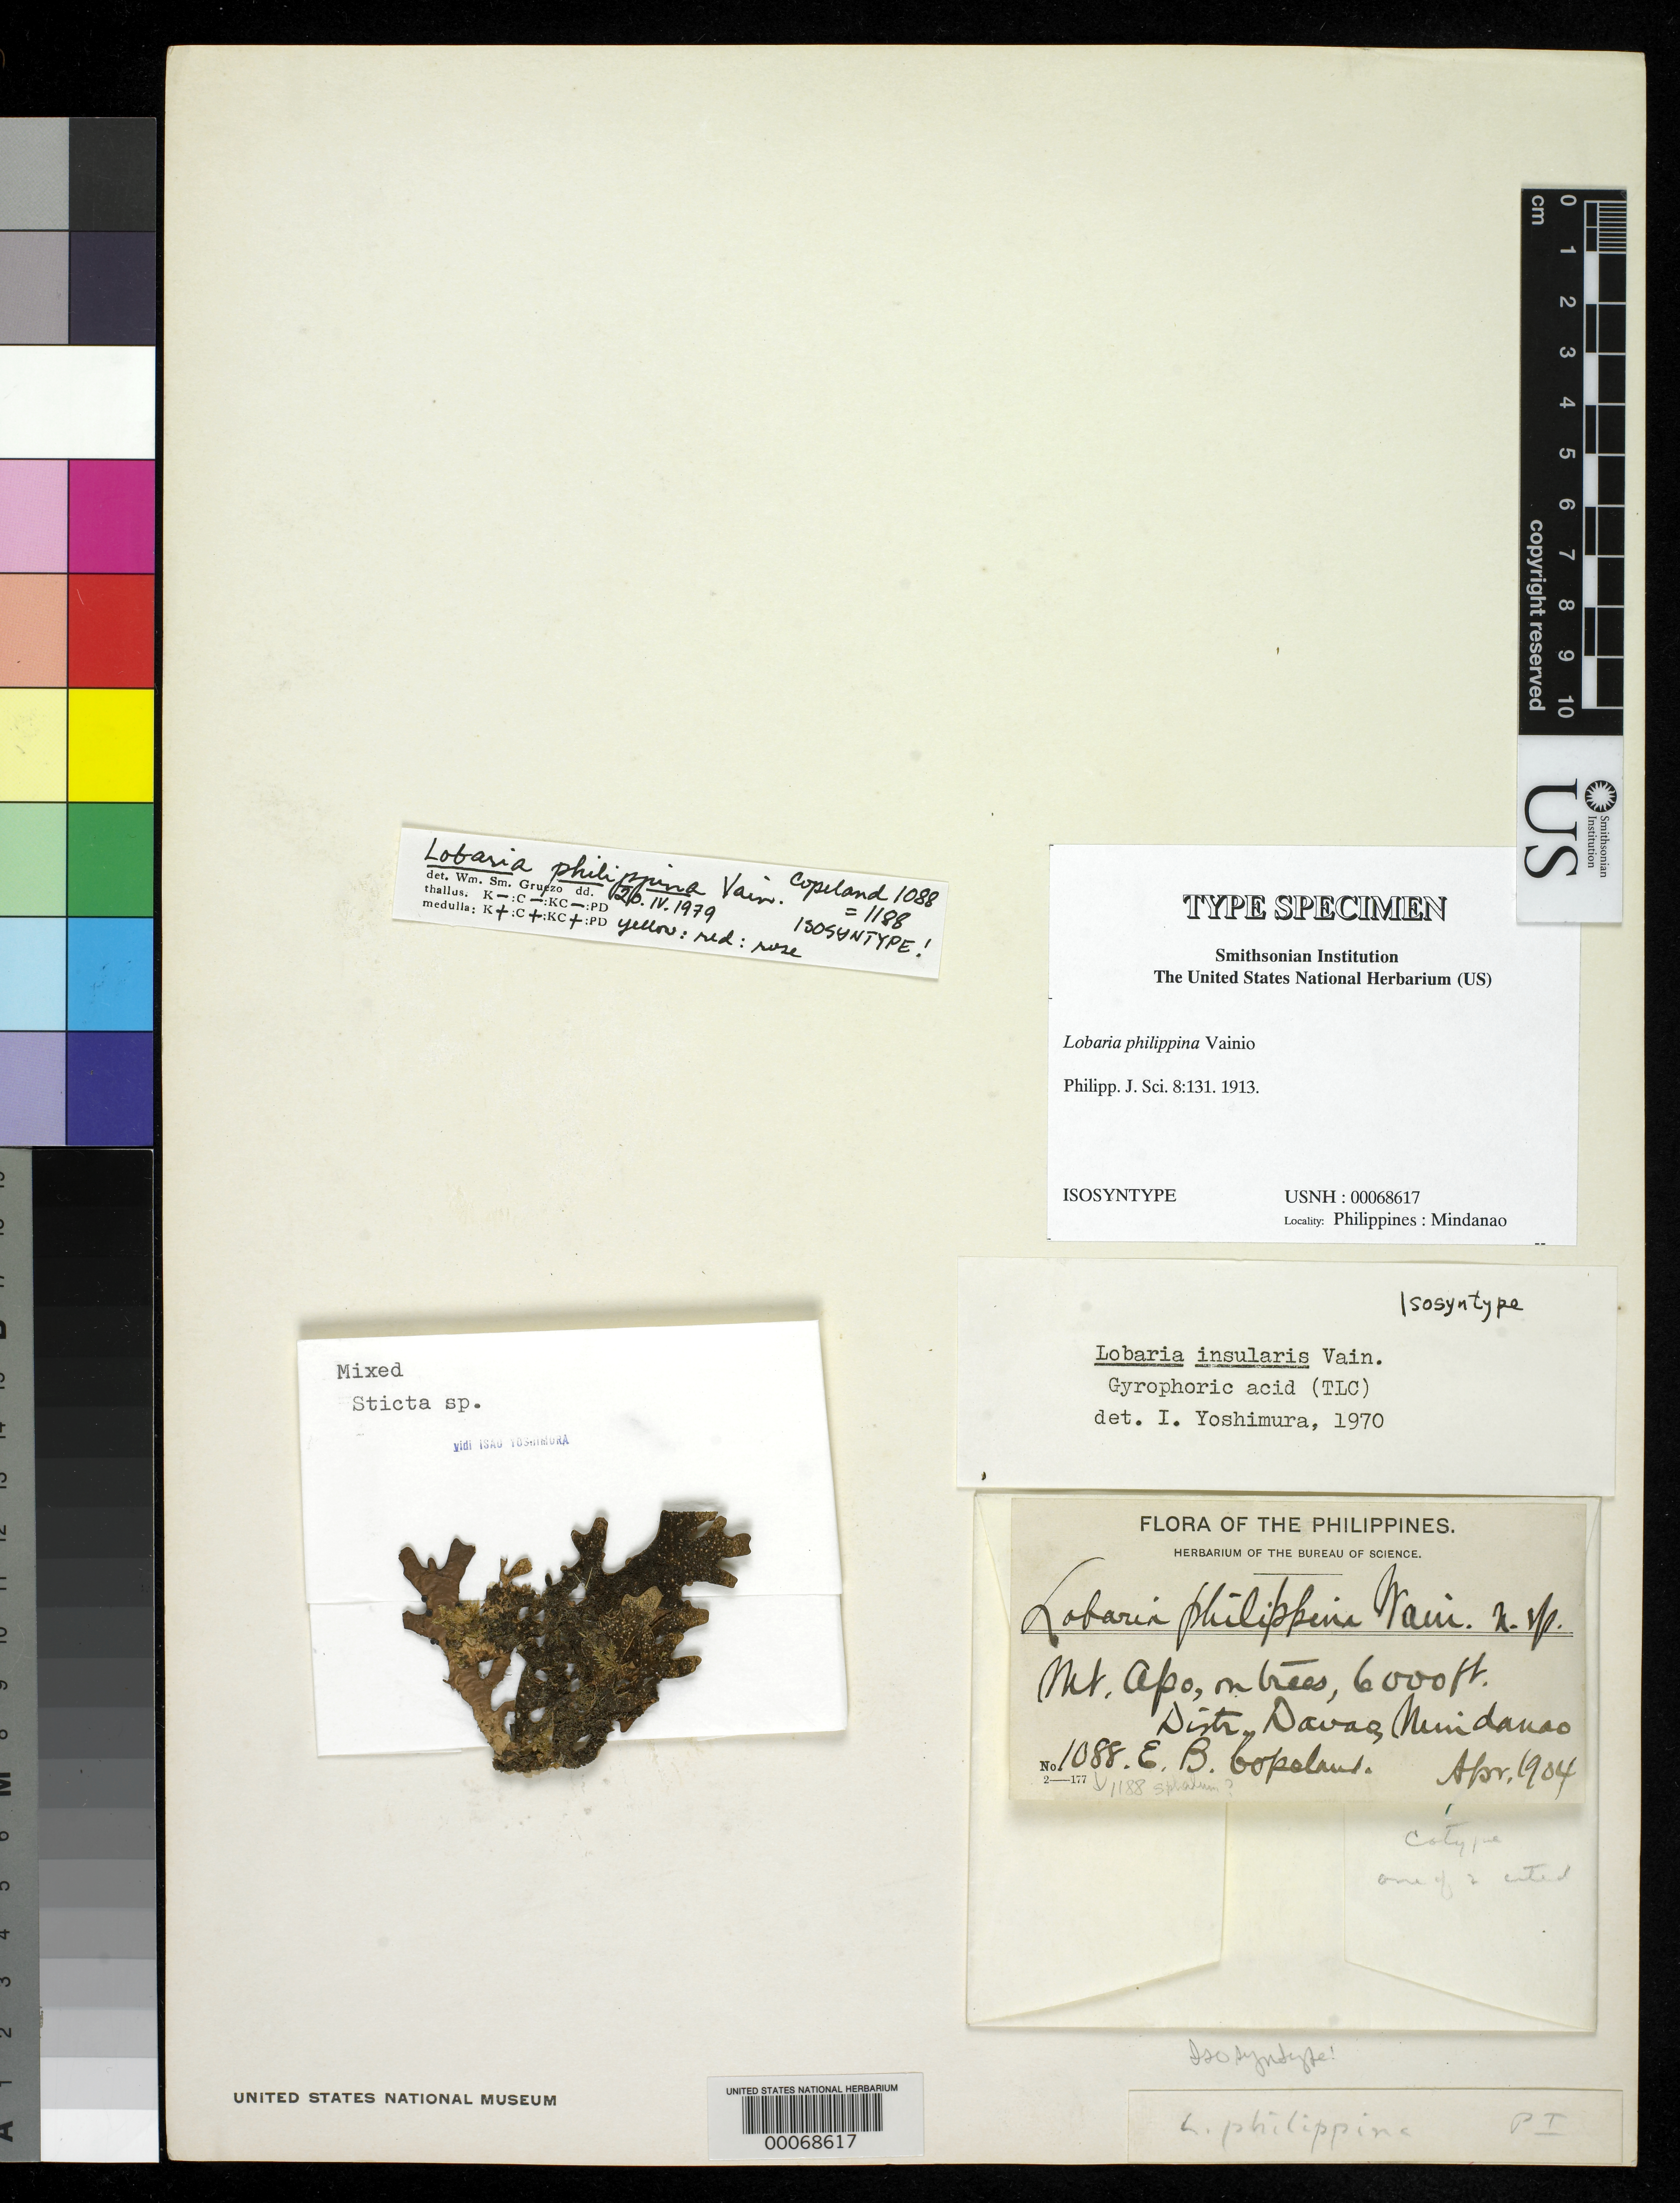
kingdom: Fungi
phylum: Ascomycota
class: Lecanoromycetes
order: Peltigerales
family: Lobariaceae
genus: Lobaria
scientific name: Lobaria philippina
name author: Vain.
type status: Isosyntype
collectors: E. B. Copeland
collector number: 1088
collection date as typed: Apr 1904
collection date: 1904-04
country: Philippines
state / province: Davao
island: Mindanao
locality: Mt. Apo.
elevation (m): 1829